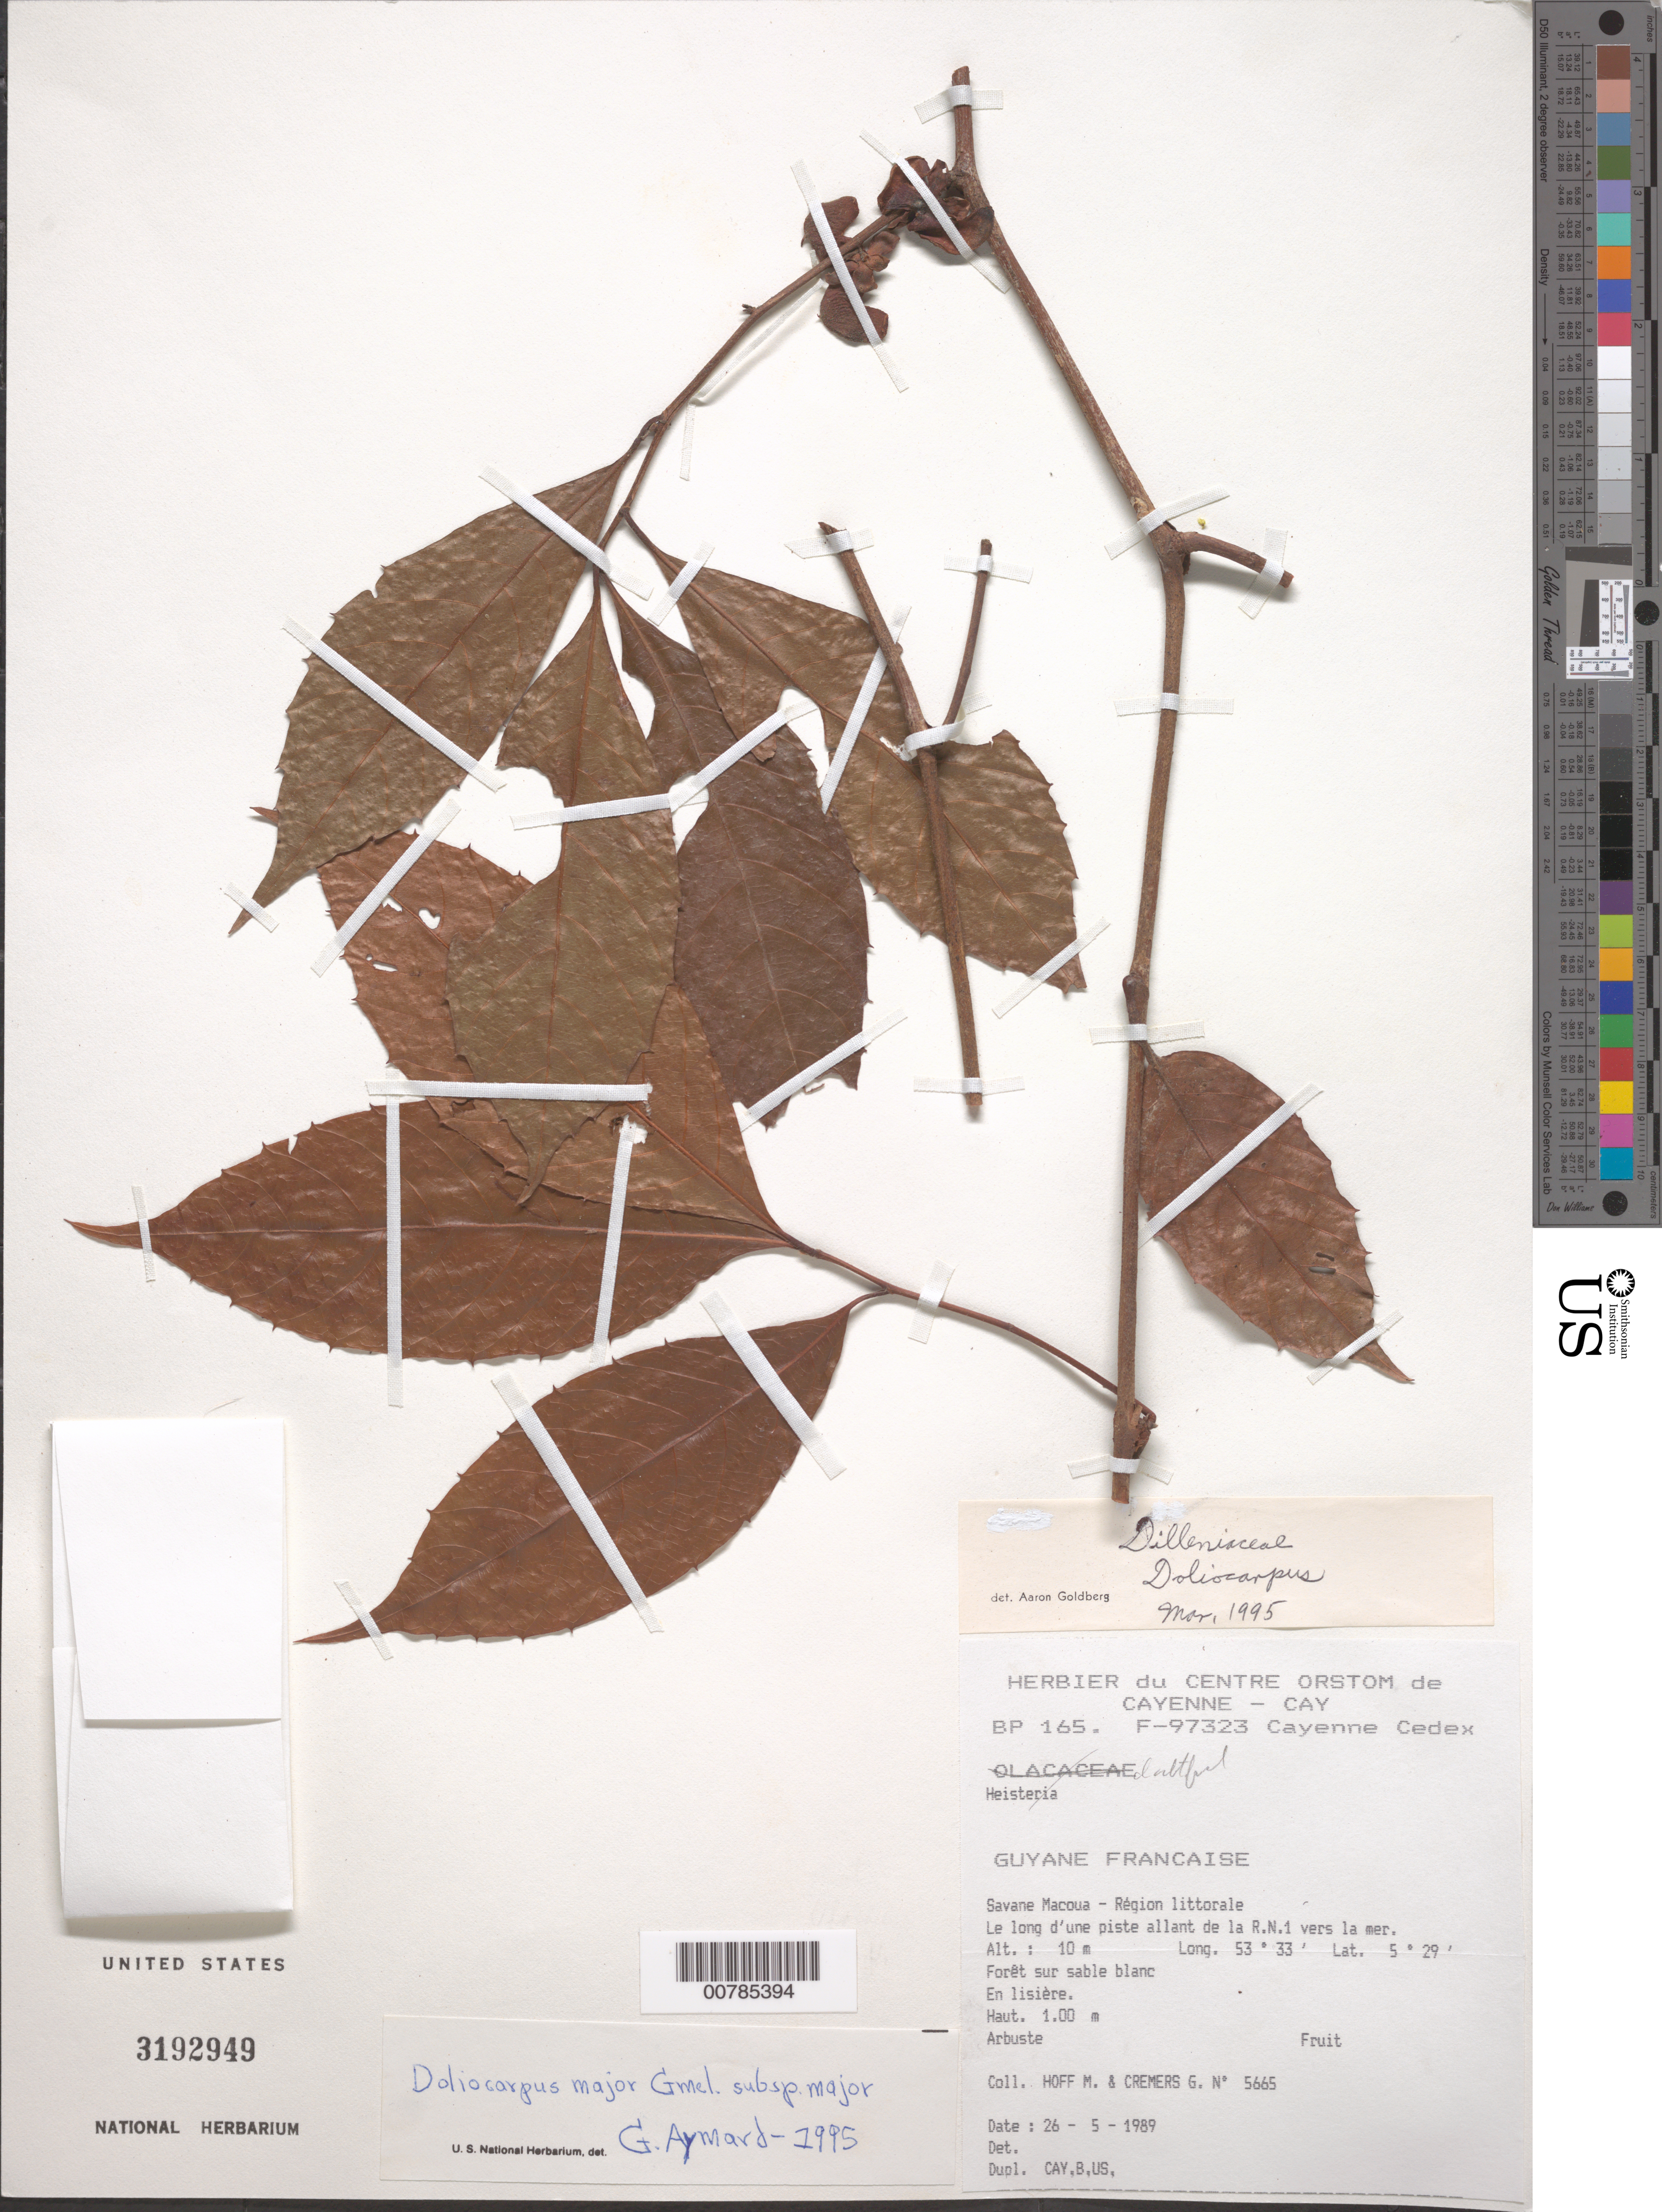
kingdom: Plantae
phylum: Tracheophyta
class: Magnoliopsida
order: Dilleniales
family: Dilleniaceae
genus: Doliocarpus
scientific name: Doliocarpus major subsp. major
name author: J.F. Gmel.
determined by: Aymard C., G. A., (PORT), Univ. Nac. Exp. de los Llanos Ezequiel Zamora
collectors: M. Hoff & G. Cremers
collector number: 5665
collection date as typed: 26-May-89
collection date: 1989-05-26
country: French Guiana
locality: Savane Macoua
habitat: Forest on white sand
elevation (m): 10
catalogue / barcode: US 3192949